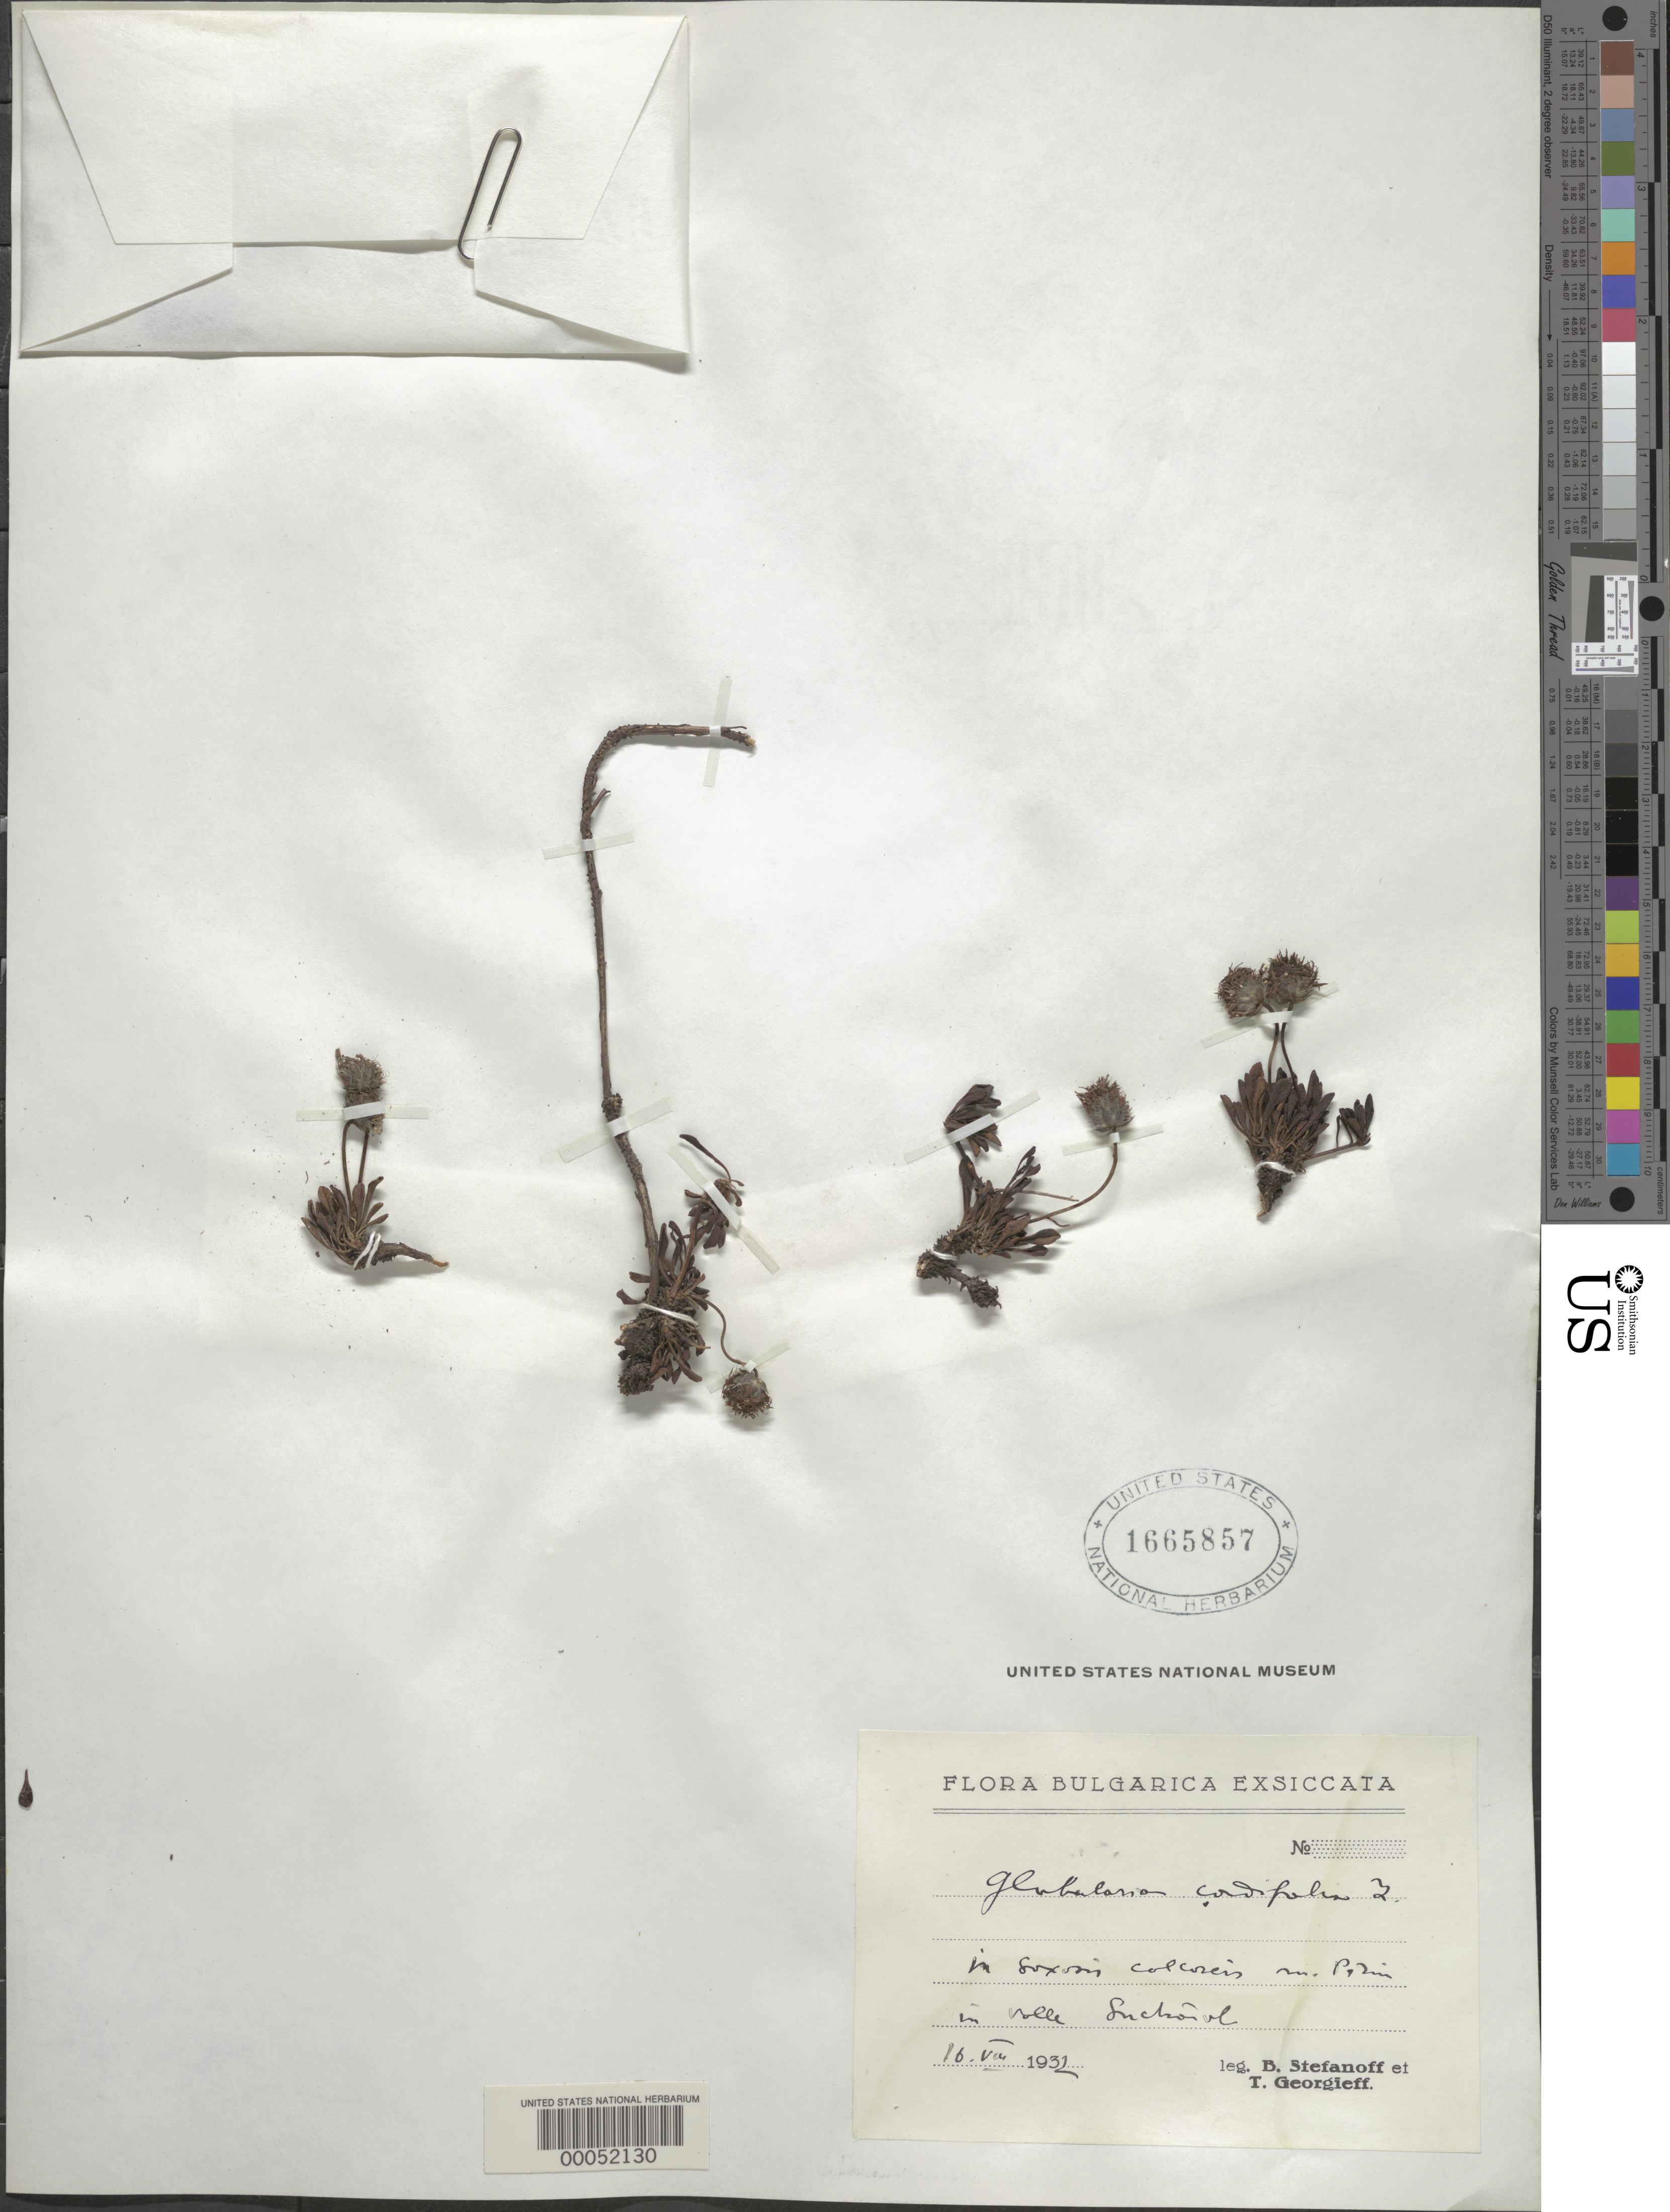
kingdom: Plantae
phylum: Tracheophyta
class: Magnoliopsida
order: Lamiales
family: Plantaginaceae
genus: Globularia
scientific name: Globularia cordifolia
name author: L.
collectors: B. Stefanoff & T. Georgieff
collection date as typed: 16 -- 1932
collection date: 1932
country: Bulgaria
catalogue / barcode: US 1665857